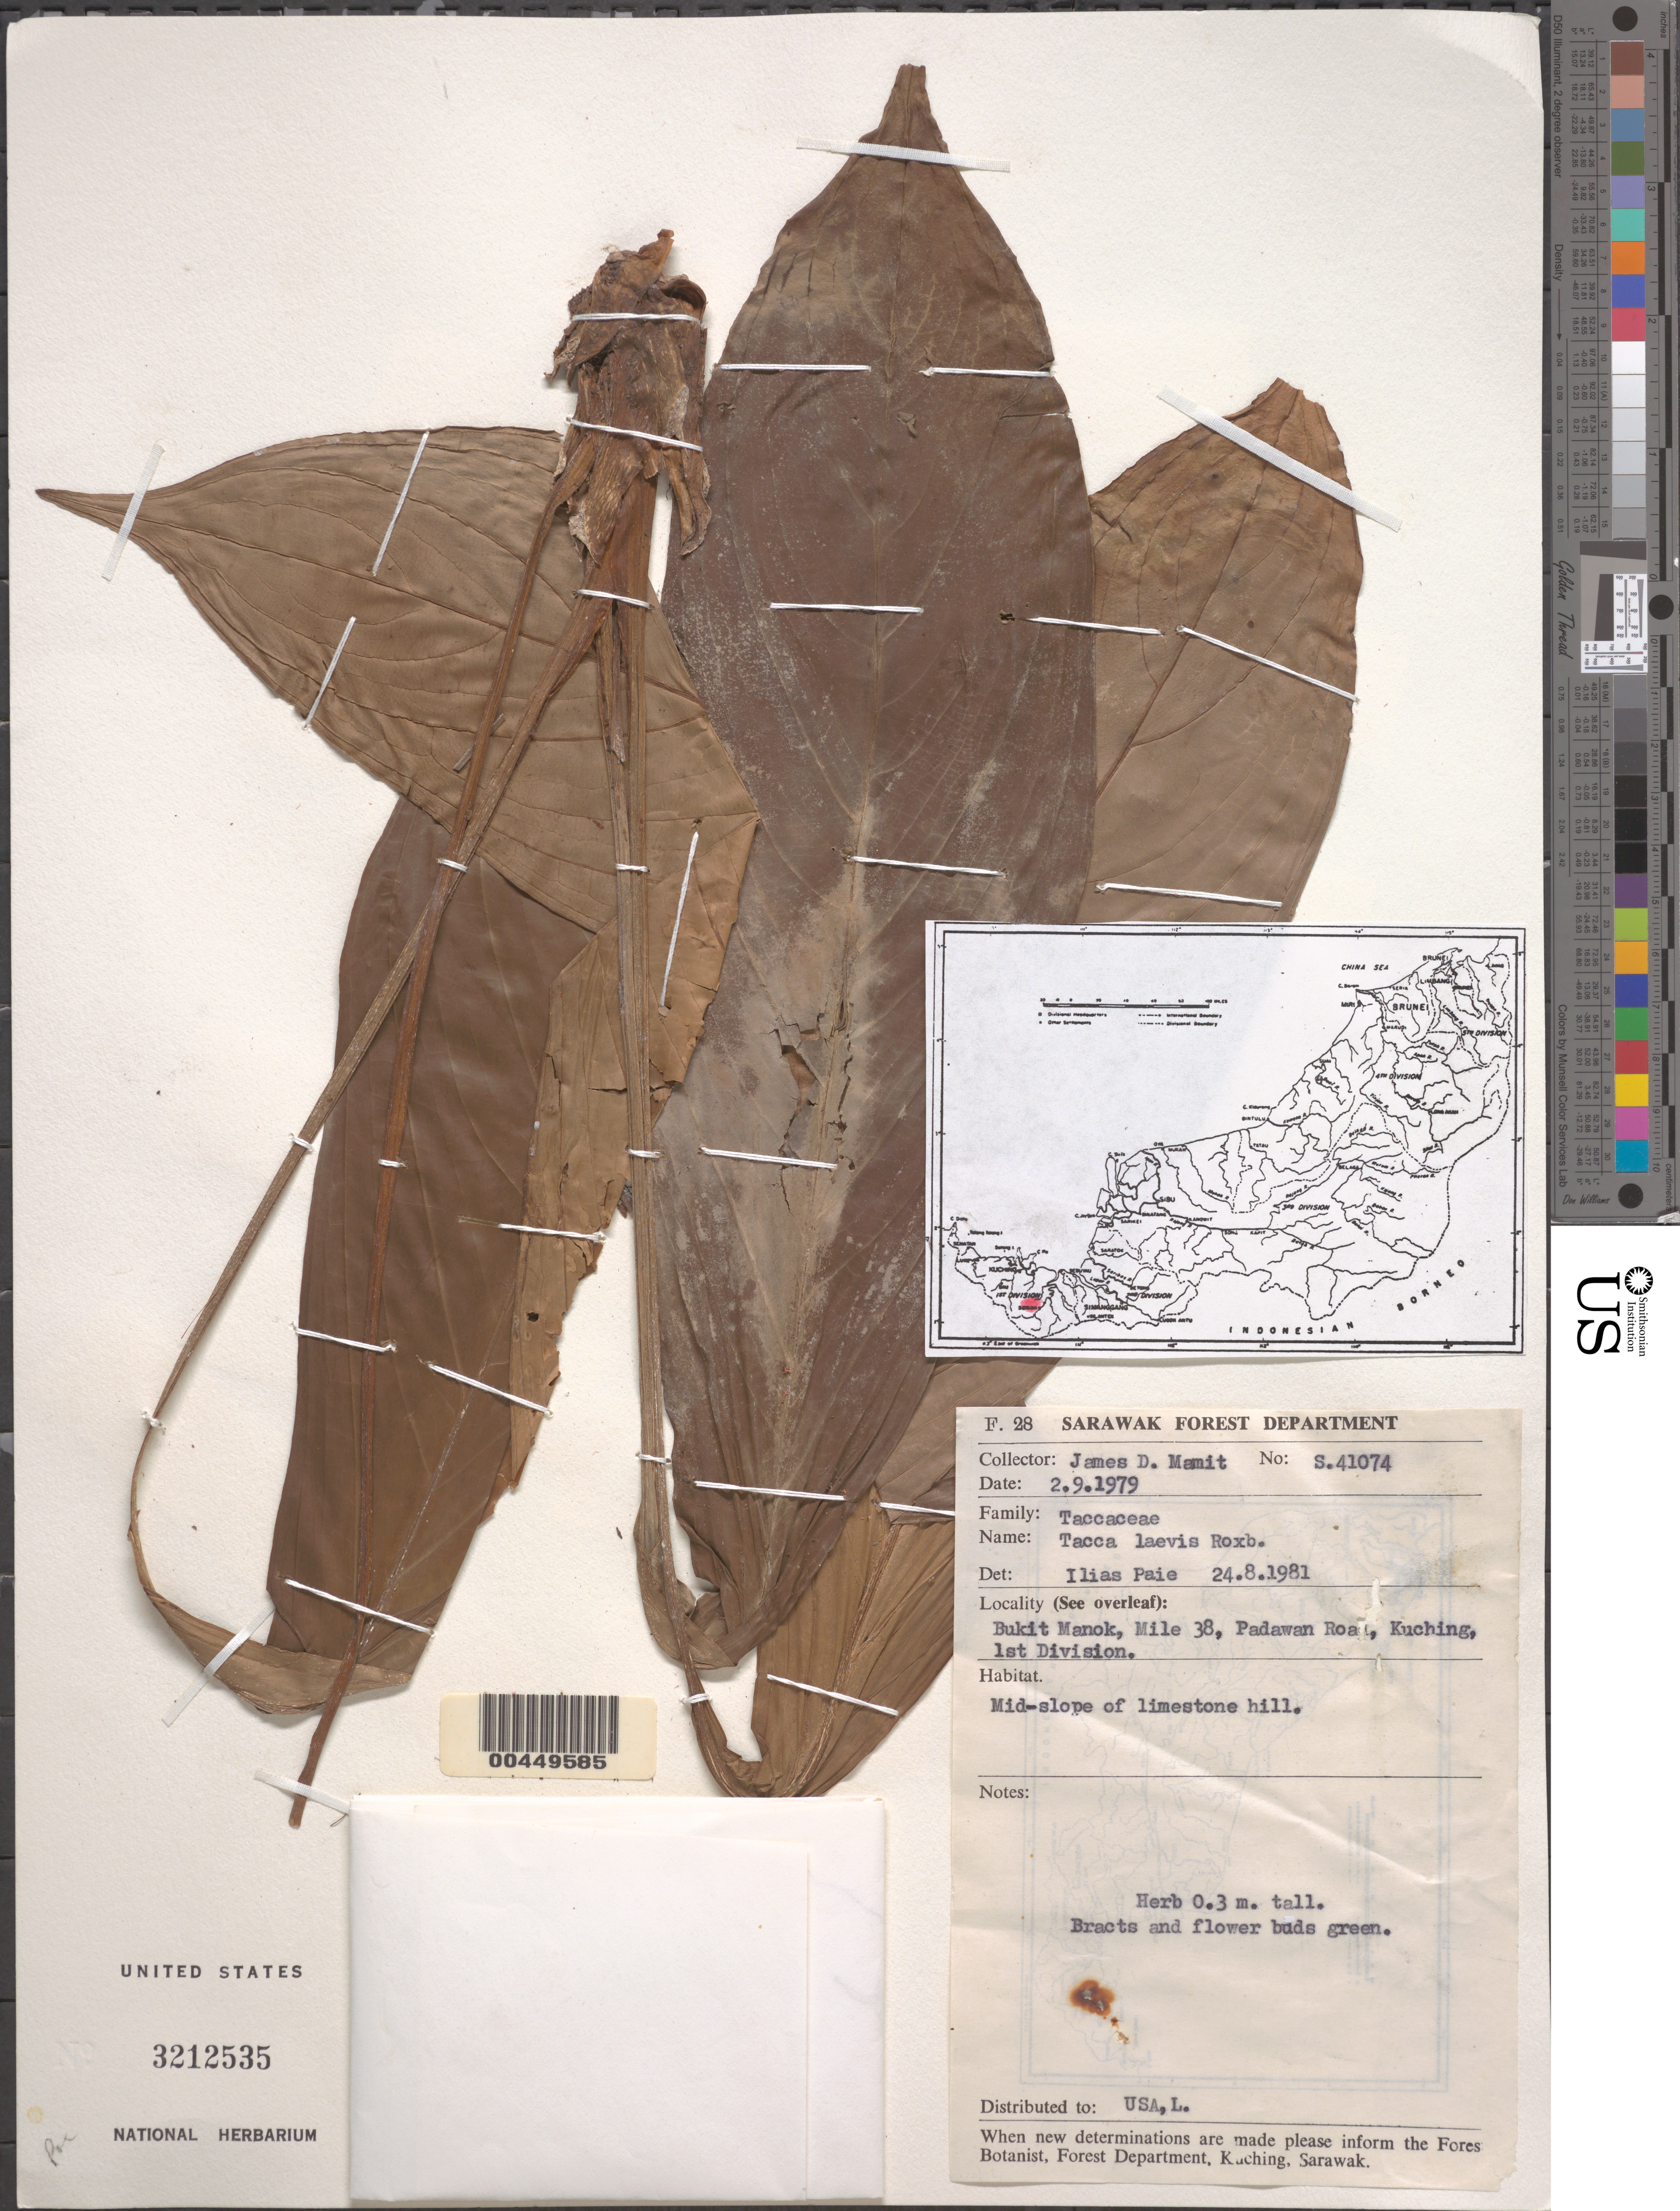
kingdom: Plantae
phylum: Tracheophyta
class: Liliopsida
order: Dioscoreales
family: Dioscoreaceae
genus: Tacca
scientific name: Tacca laevis Roxb., nom. nud.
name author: Roxb.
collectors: J. Mamit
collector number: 41074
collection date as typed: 24 Aug 1981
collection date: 1981-08-24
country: Malaysia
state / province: Sarawak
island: Borneo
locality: Bukit manok, padawan road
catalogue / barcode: US 3212535